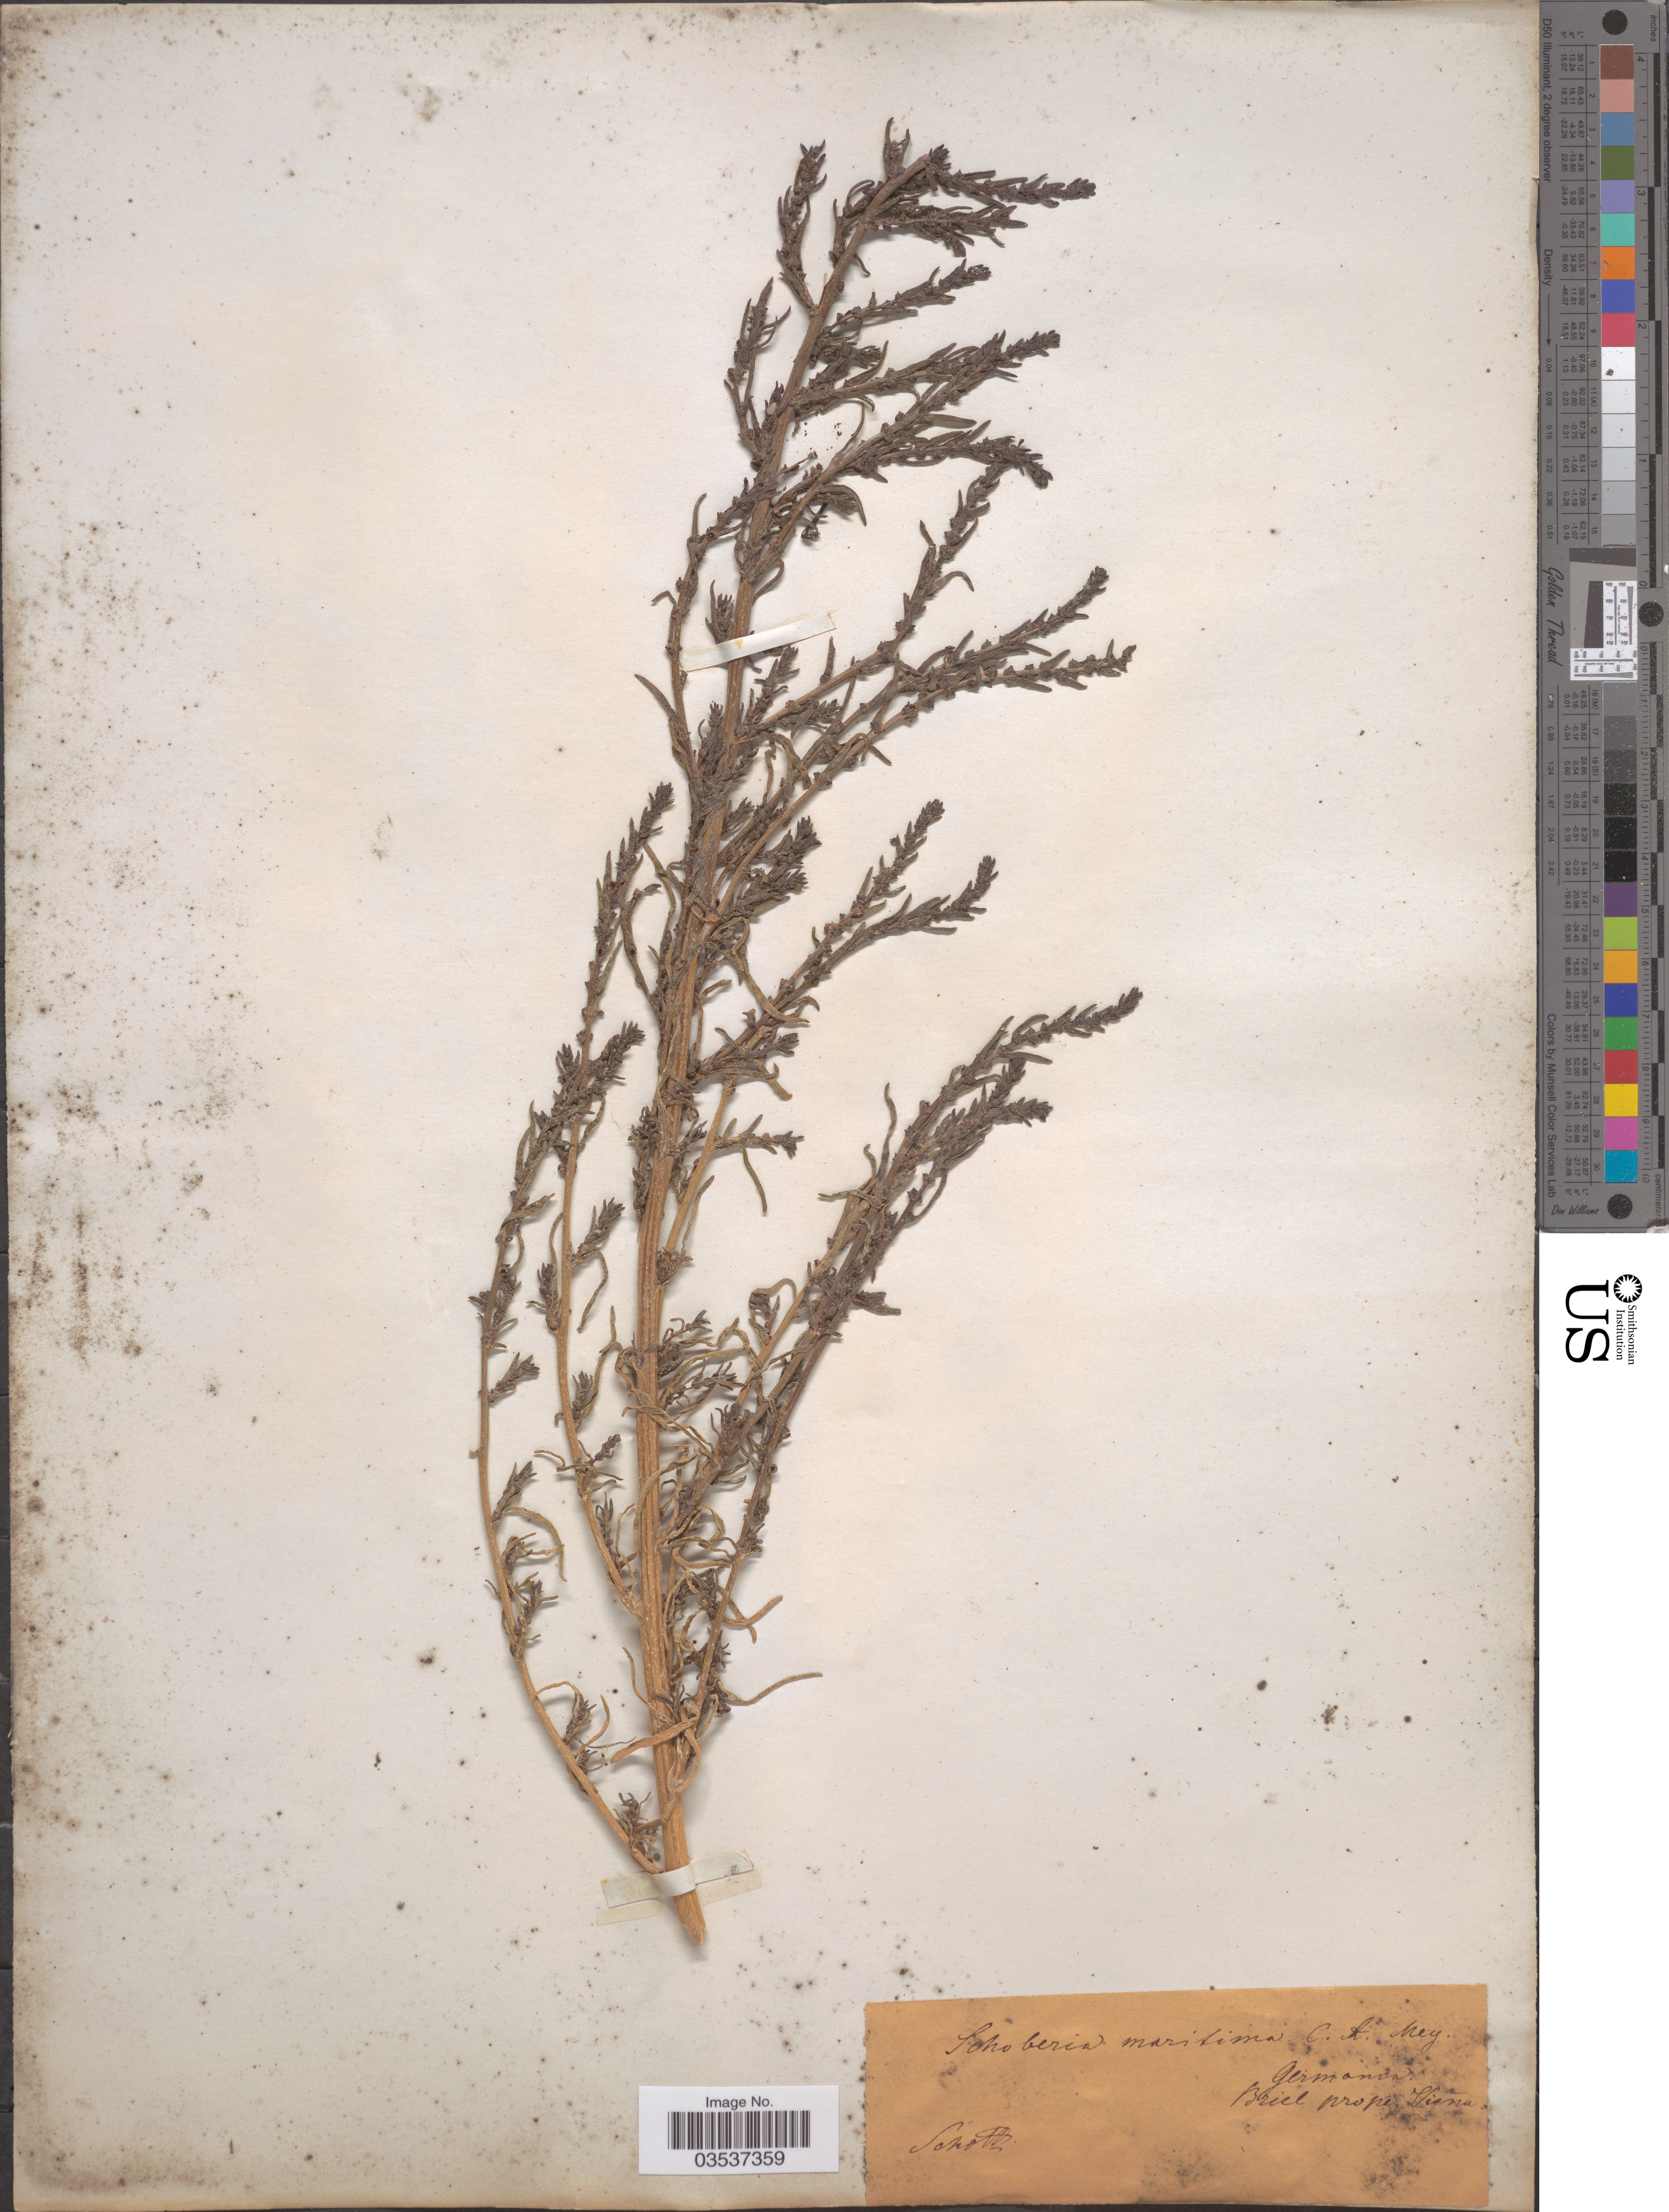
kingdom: Plantae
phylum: Tracheophyta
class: Magnoliopsida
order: Caryophyllales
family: Amaranthaceae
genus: Suaeda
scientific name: Suaeda maritima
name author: (L.) Dumort.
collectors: Schott, --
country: Germany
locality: Briel prope Vieña.